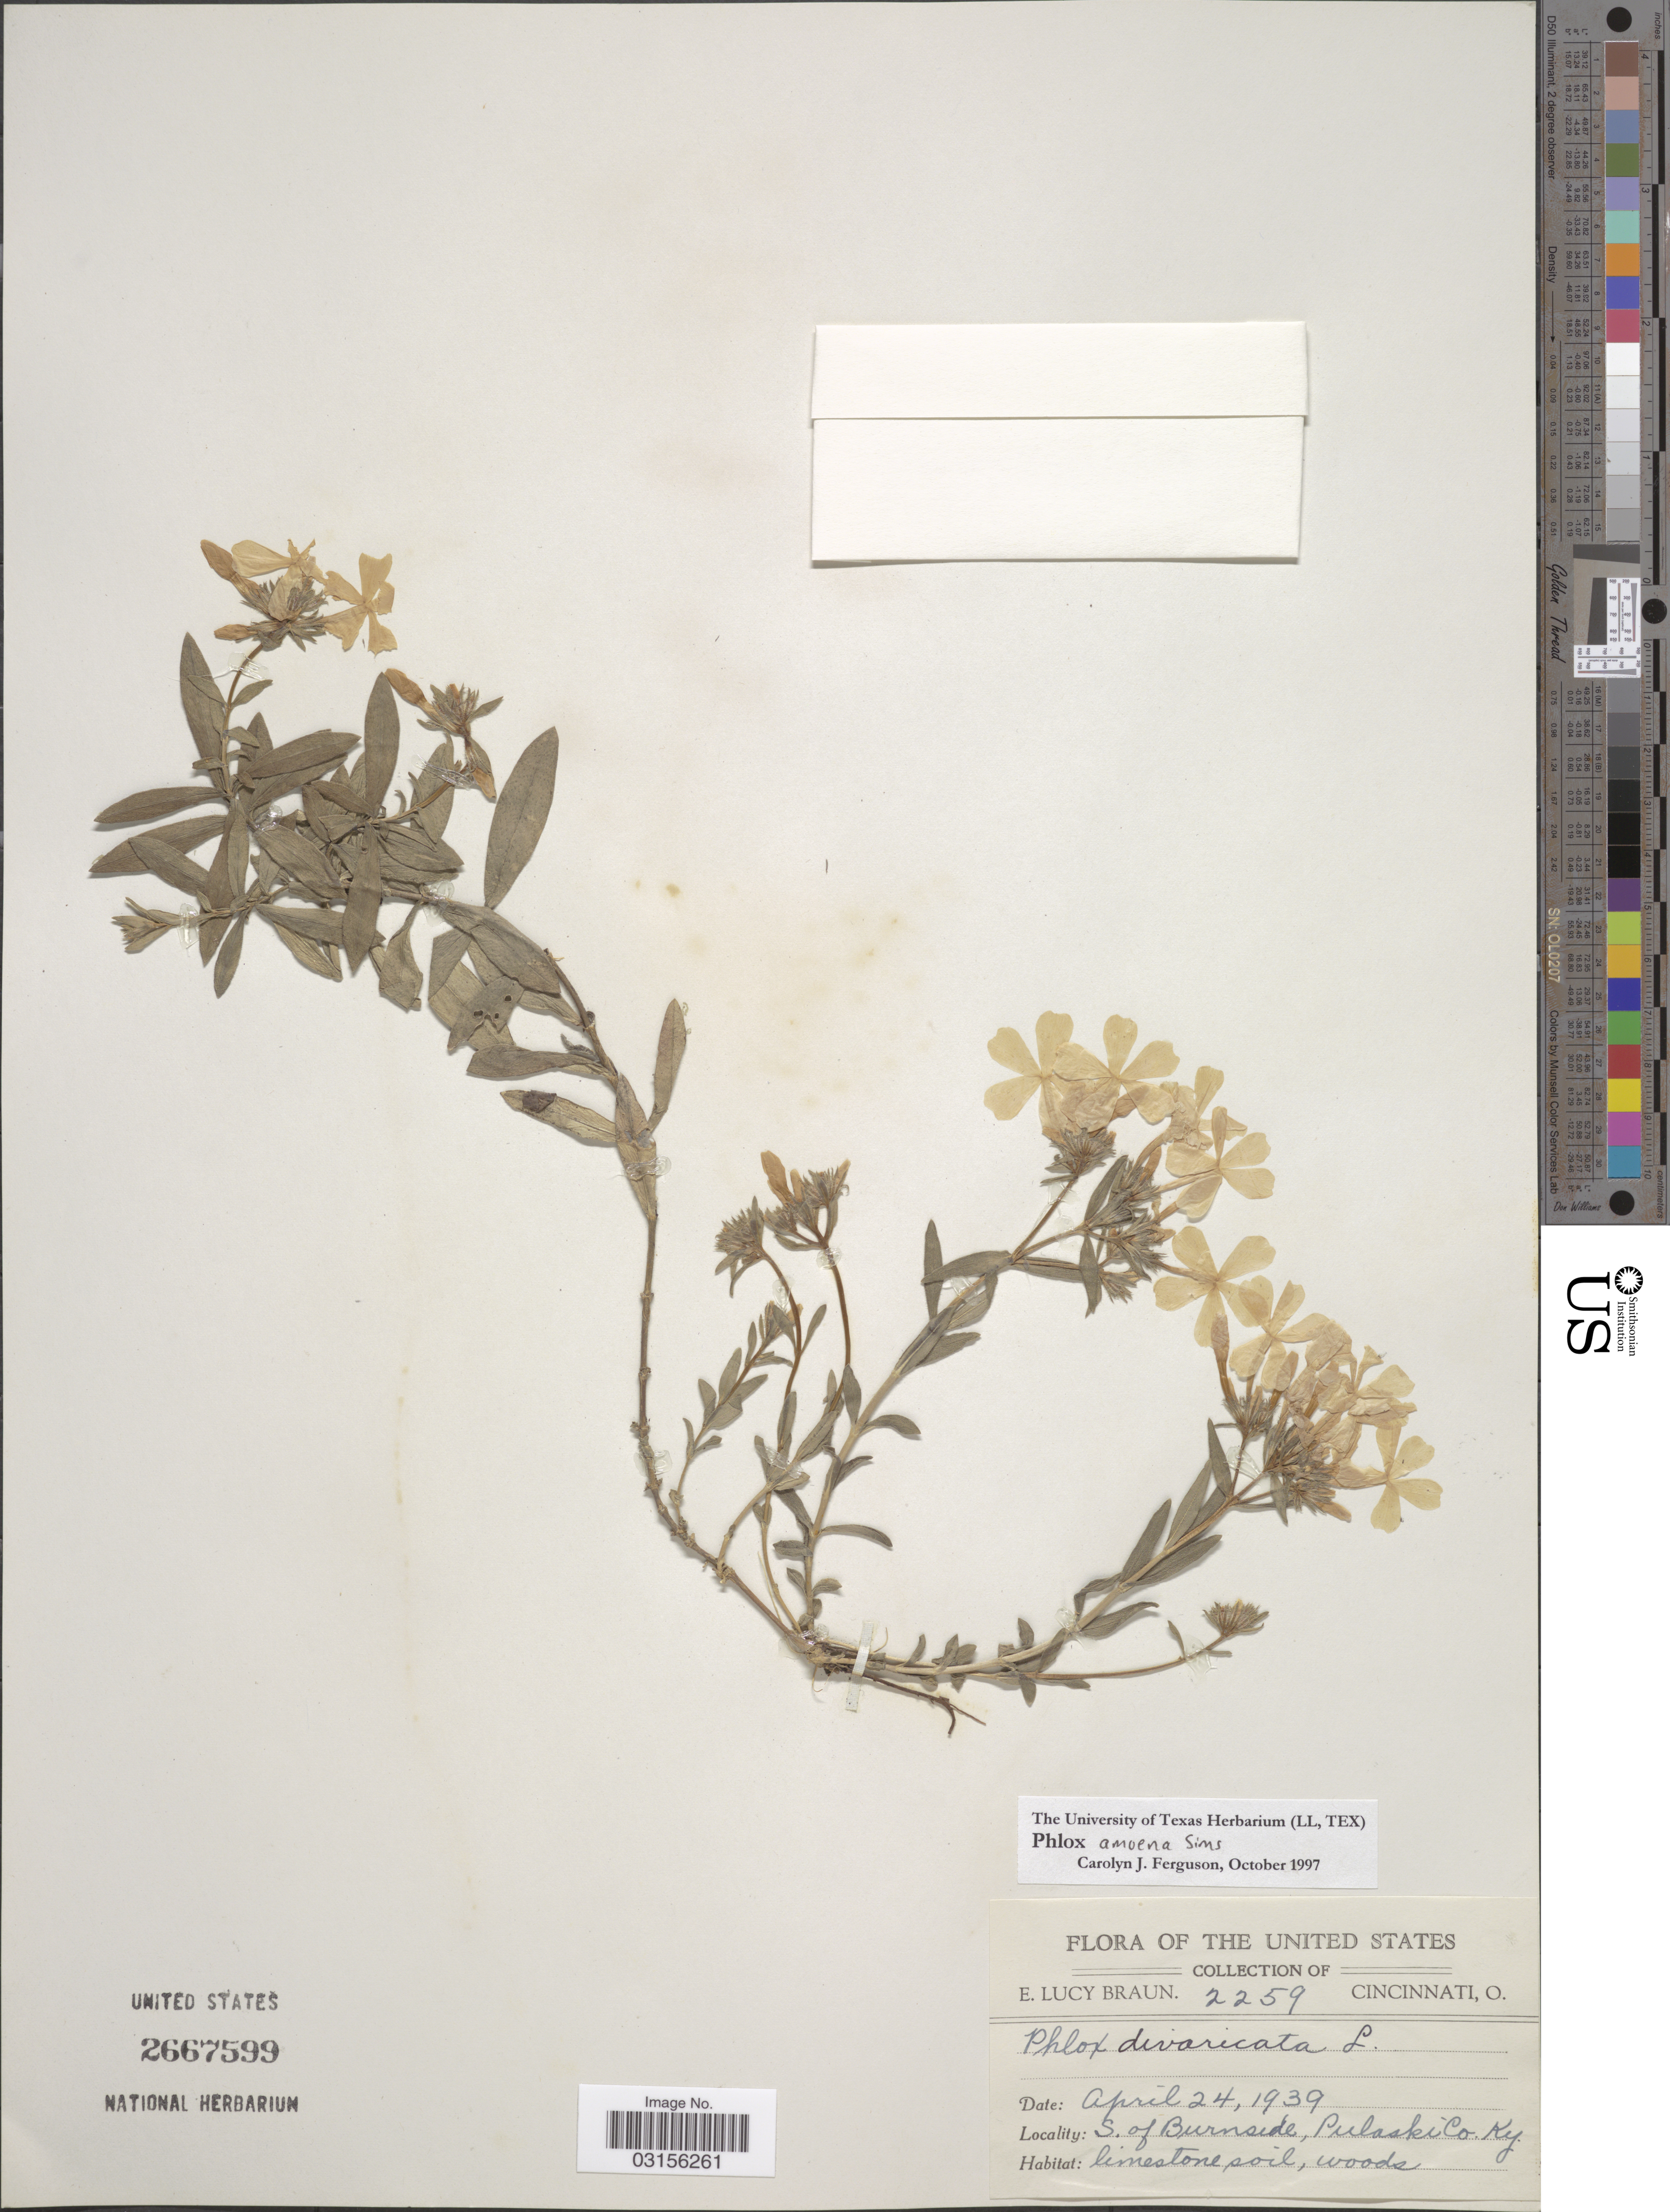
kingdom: Plantae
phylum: Tracheophyta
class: Magnoliopsida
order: Ericales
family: Polemoniaceae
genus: Phlox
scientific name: Phlox amoena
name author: Sims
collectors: E. L. Braun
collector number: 2259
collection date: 1939-04-24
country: United States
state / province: Kentucky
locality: S. of Burnside, Pulaski Co.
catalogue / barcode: US 2667599